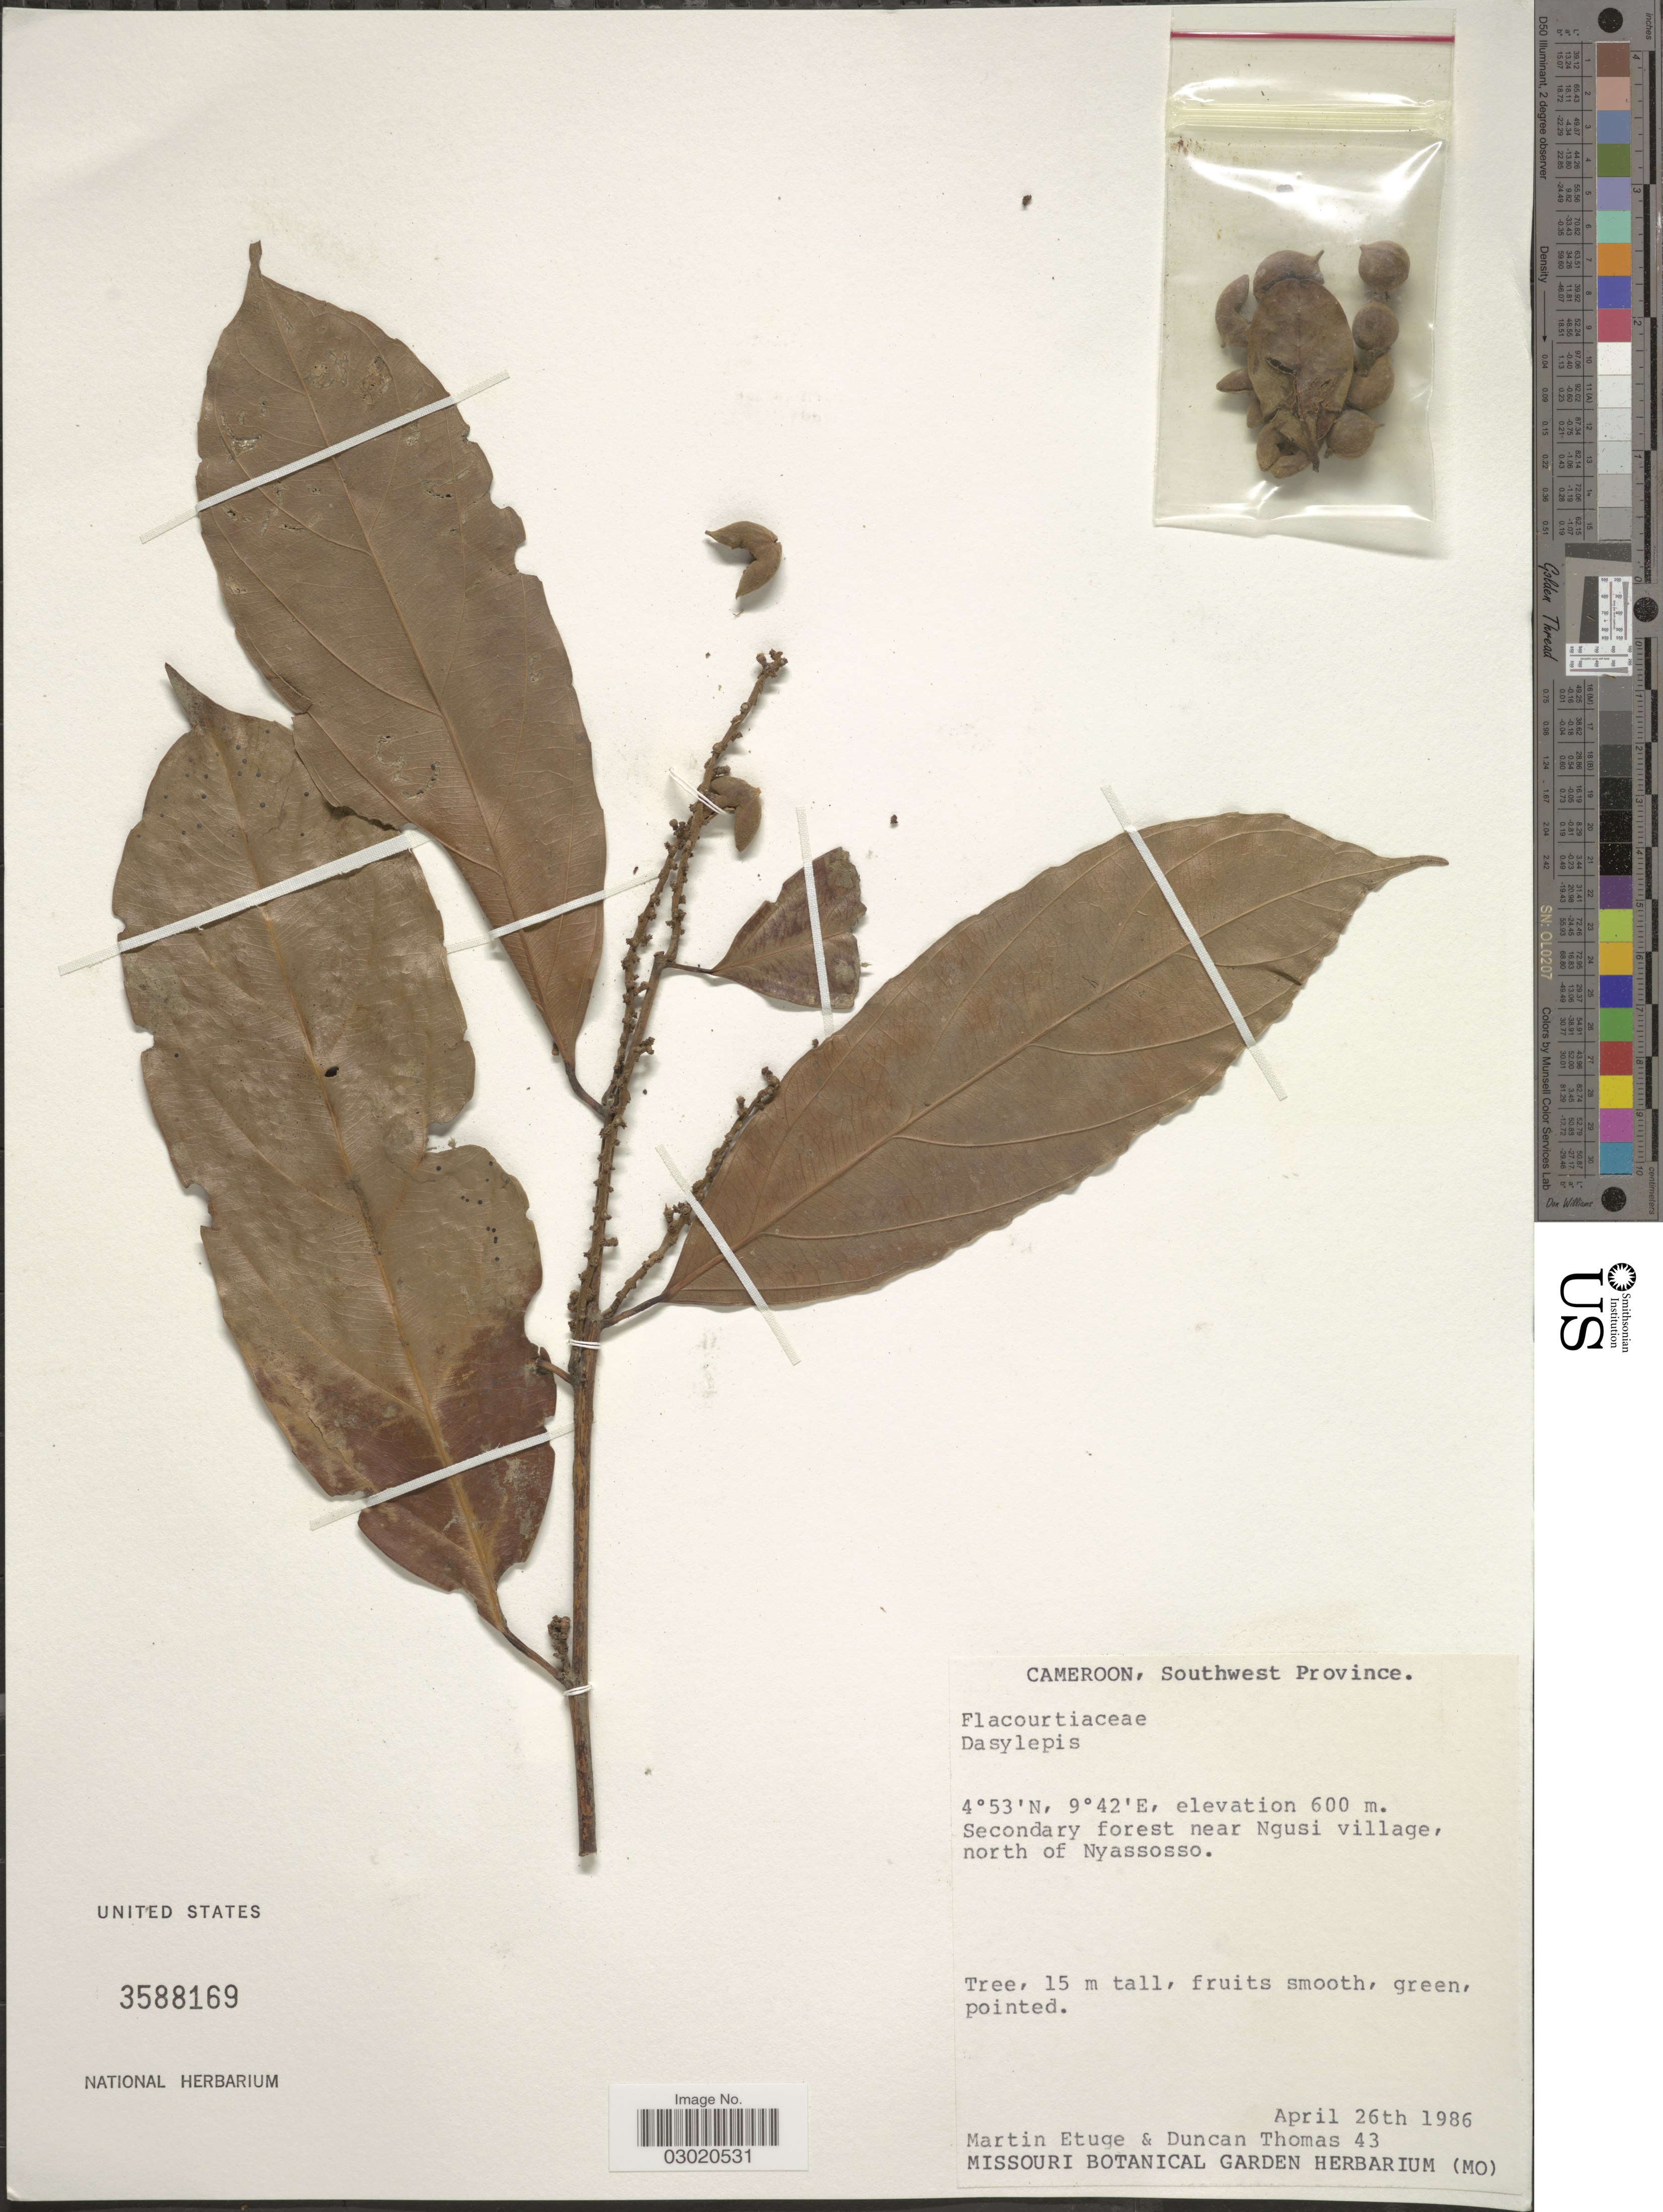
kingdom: Plantae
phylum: Tracheophyta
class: Magnoliopsida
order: Malpighiales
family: Achariaceae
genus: Dasylepis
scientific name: Dasylepis sp.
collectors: M. Etuge & D. W. Thomas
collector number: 43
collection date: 1986-04-26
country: Cameroon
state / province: Sud-Ouest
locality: Southwest Province, Secondary forest near Ngusi village, north of Nyassosso.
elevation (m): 600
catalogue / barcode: US 3588169